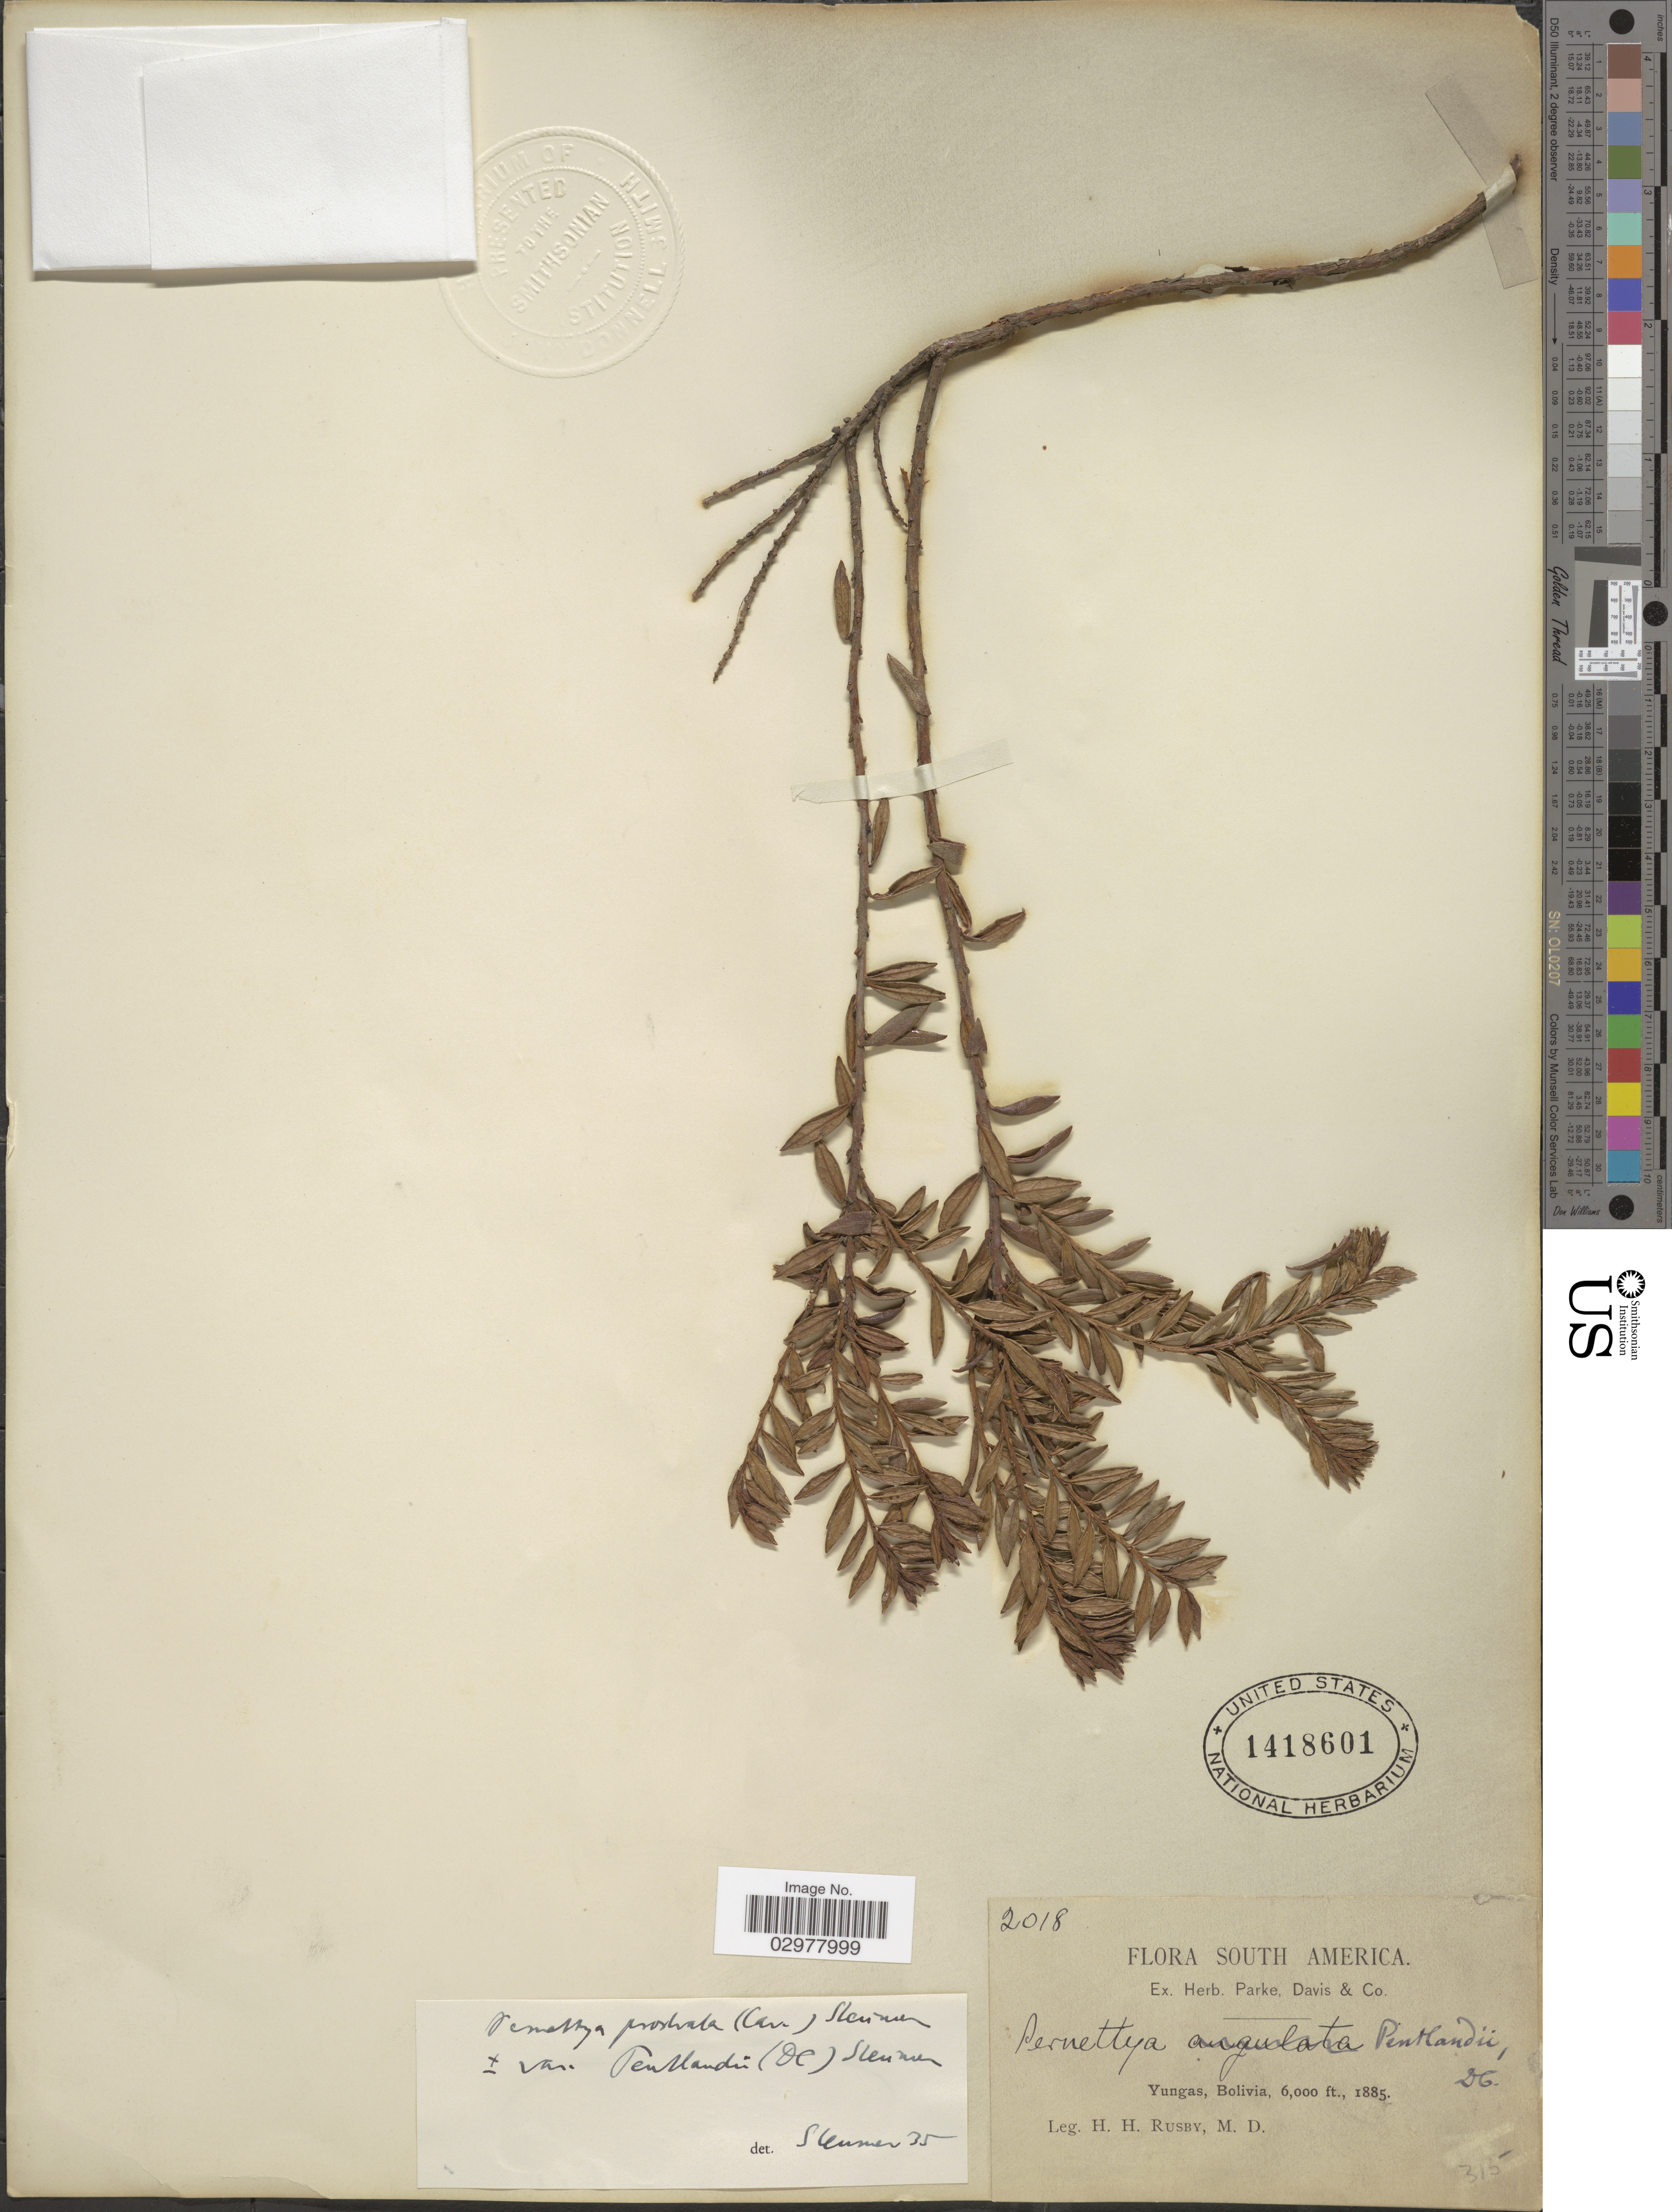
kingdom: Plantae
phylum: Tracheophyta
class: Magnoliopsida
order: Ericales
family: Ericaceae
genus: Pernettya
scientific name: Pernettya prostrata var. pentlandii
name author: (DC.) Sleumer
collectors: H. H. Rusby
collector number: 2018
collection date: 1885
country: Bolivia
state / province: La Paz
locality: Yungas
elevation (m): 1829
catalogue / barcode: US 1418601